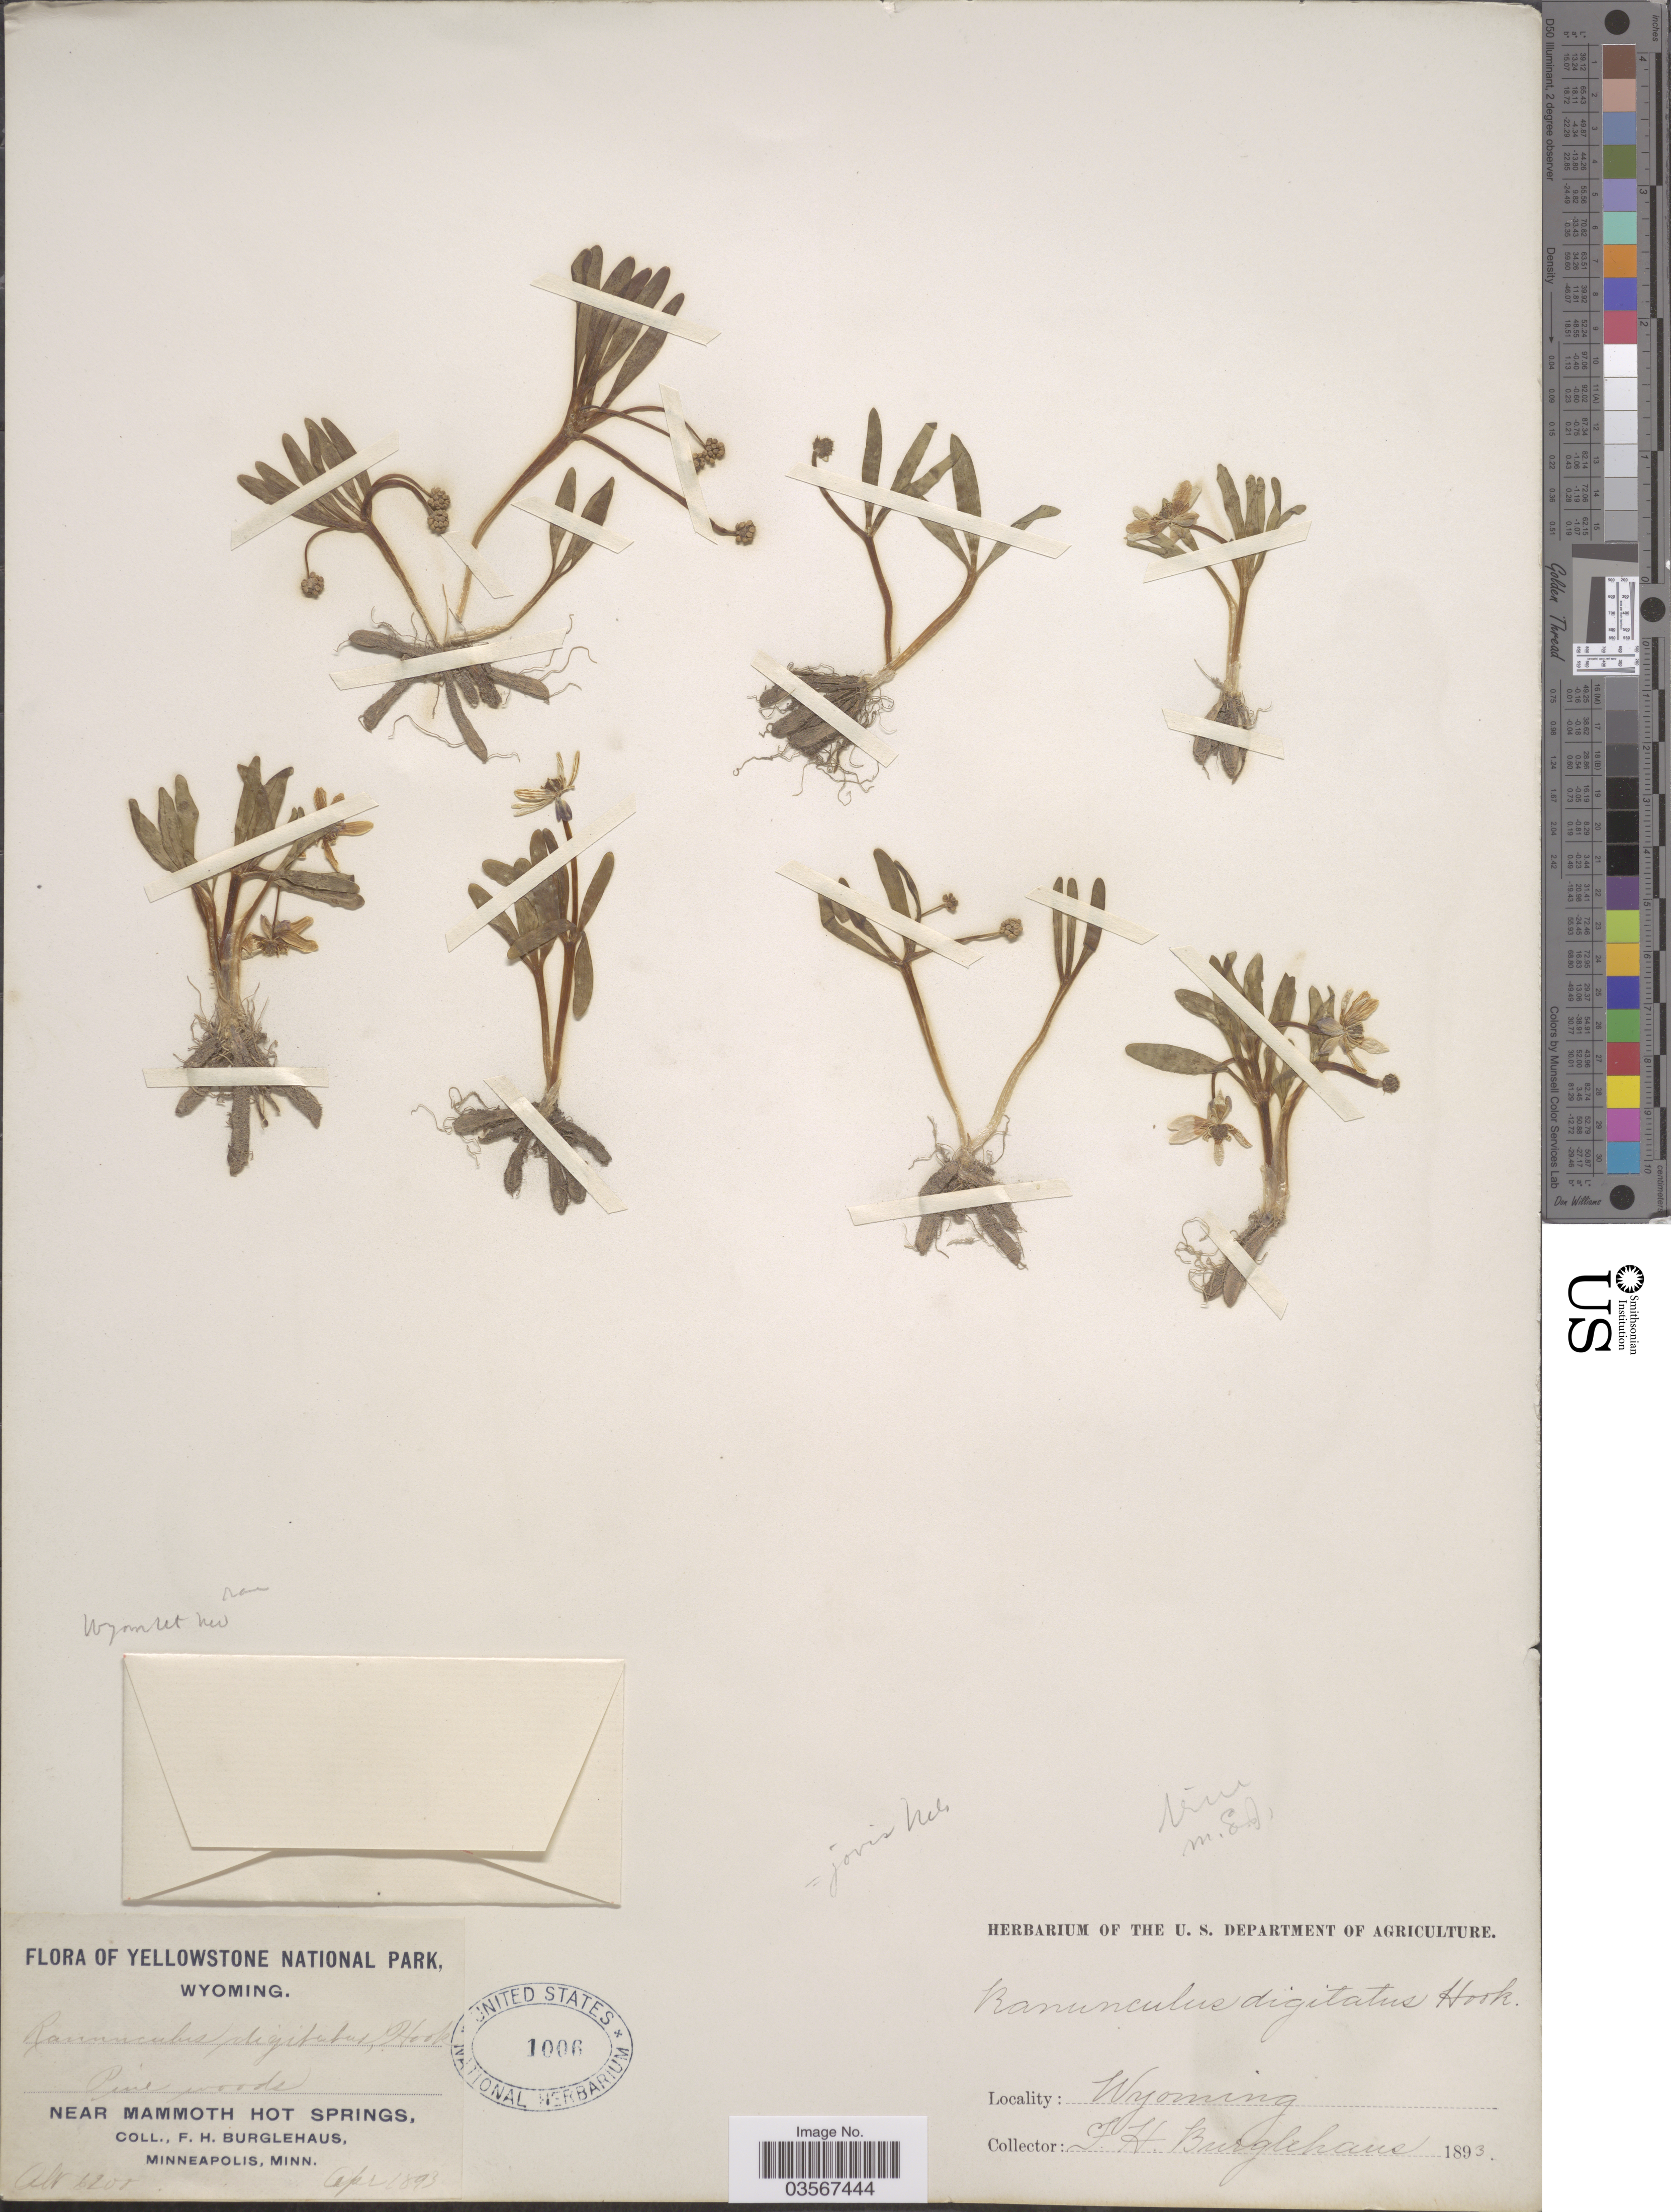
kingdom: Plantae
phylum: Tracheophyta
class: Magnoliopsida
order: Ranunculales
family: Ranunculaceae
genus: Ranunculus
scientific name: Ranunculus jovis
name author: A. Nelson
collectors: F. Burglehaus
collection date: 1893-04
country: United States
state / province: Wyoming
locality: Yellowstone National Park. Near Mammoth Hot Springs.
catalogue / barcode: US 1006